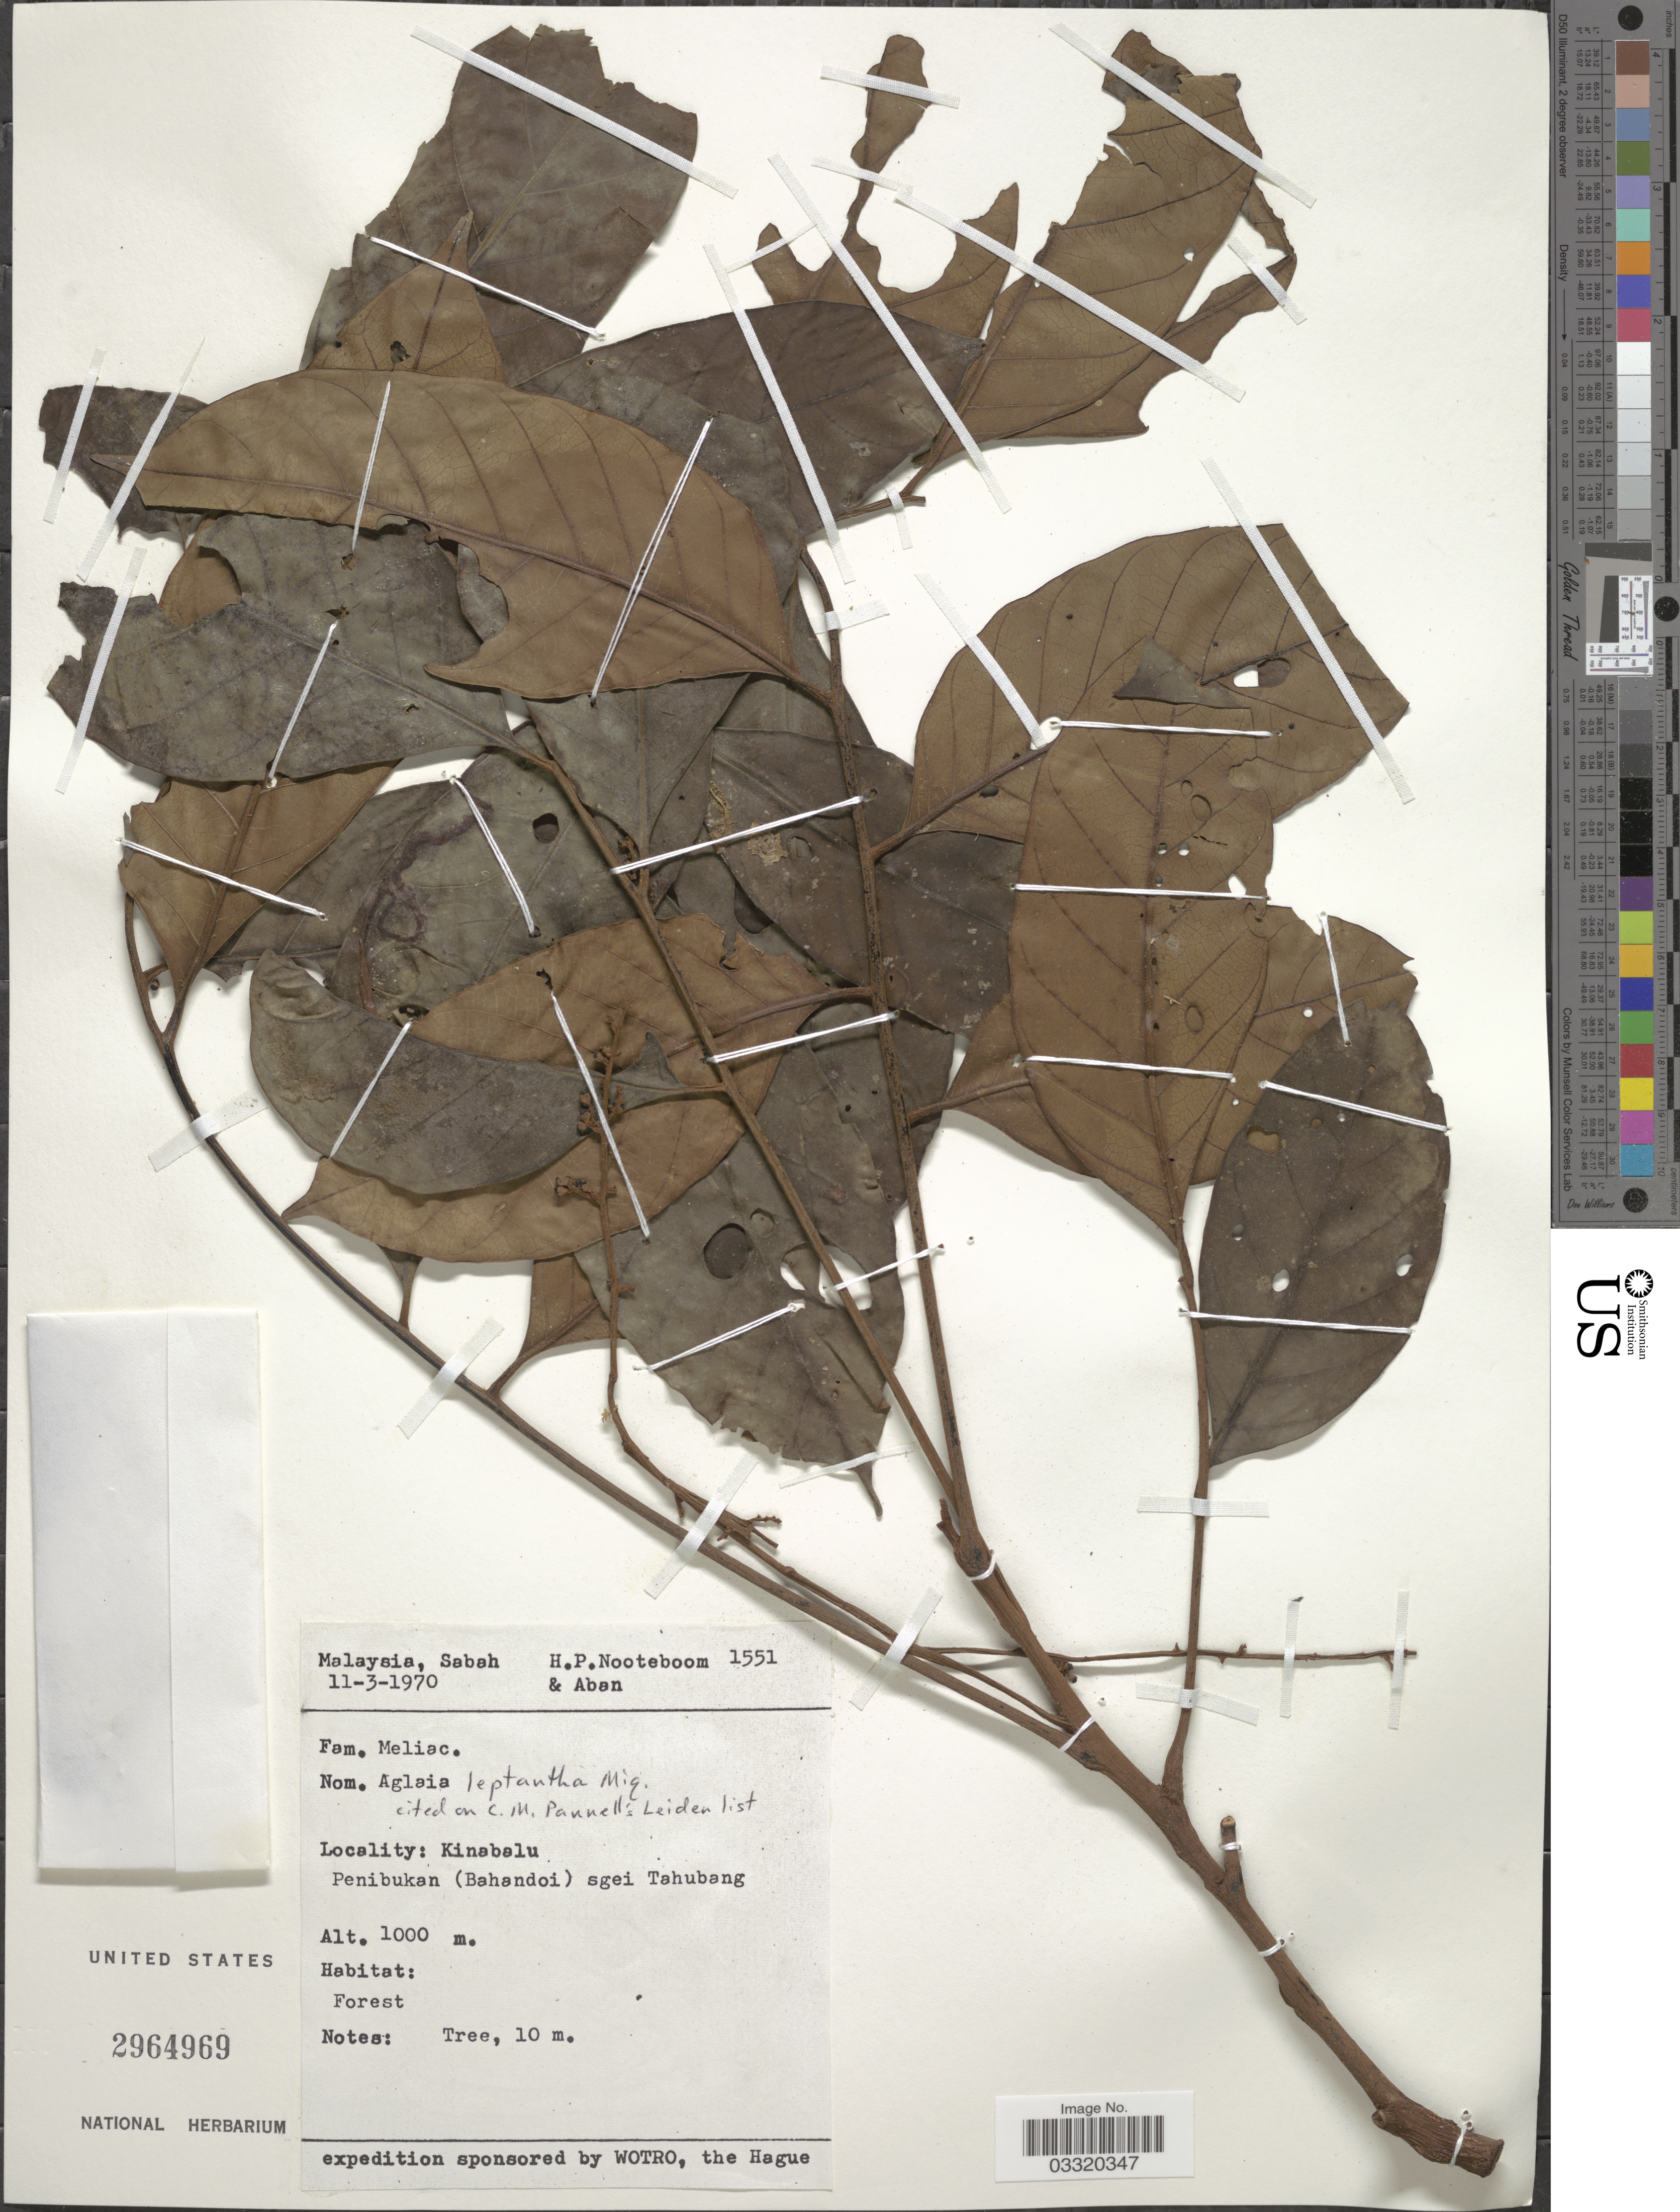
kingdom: Plantae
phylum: Tracheophyta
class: Magnoliopsida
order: Sapindales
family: Meliaceae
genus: Aglaia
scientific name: Aglaia leptantha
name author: Miq.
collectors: H. P. Nooteboom & -- Aban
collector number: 1551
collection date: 1970-03-11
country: Malaysia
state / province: Sabah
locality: Kinabalu. Penibukan (Bahandoi) sgei Tahubang.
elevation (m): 1000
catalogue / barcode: US 2964969